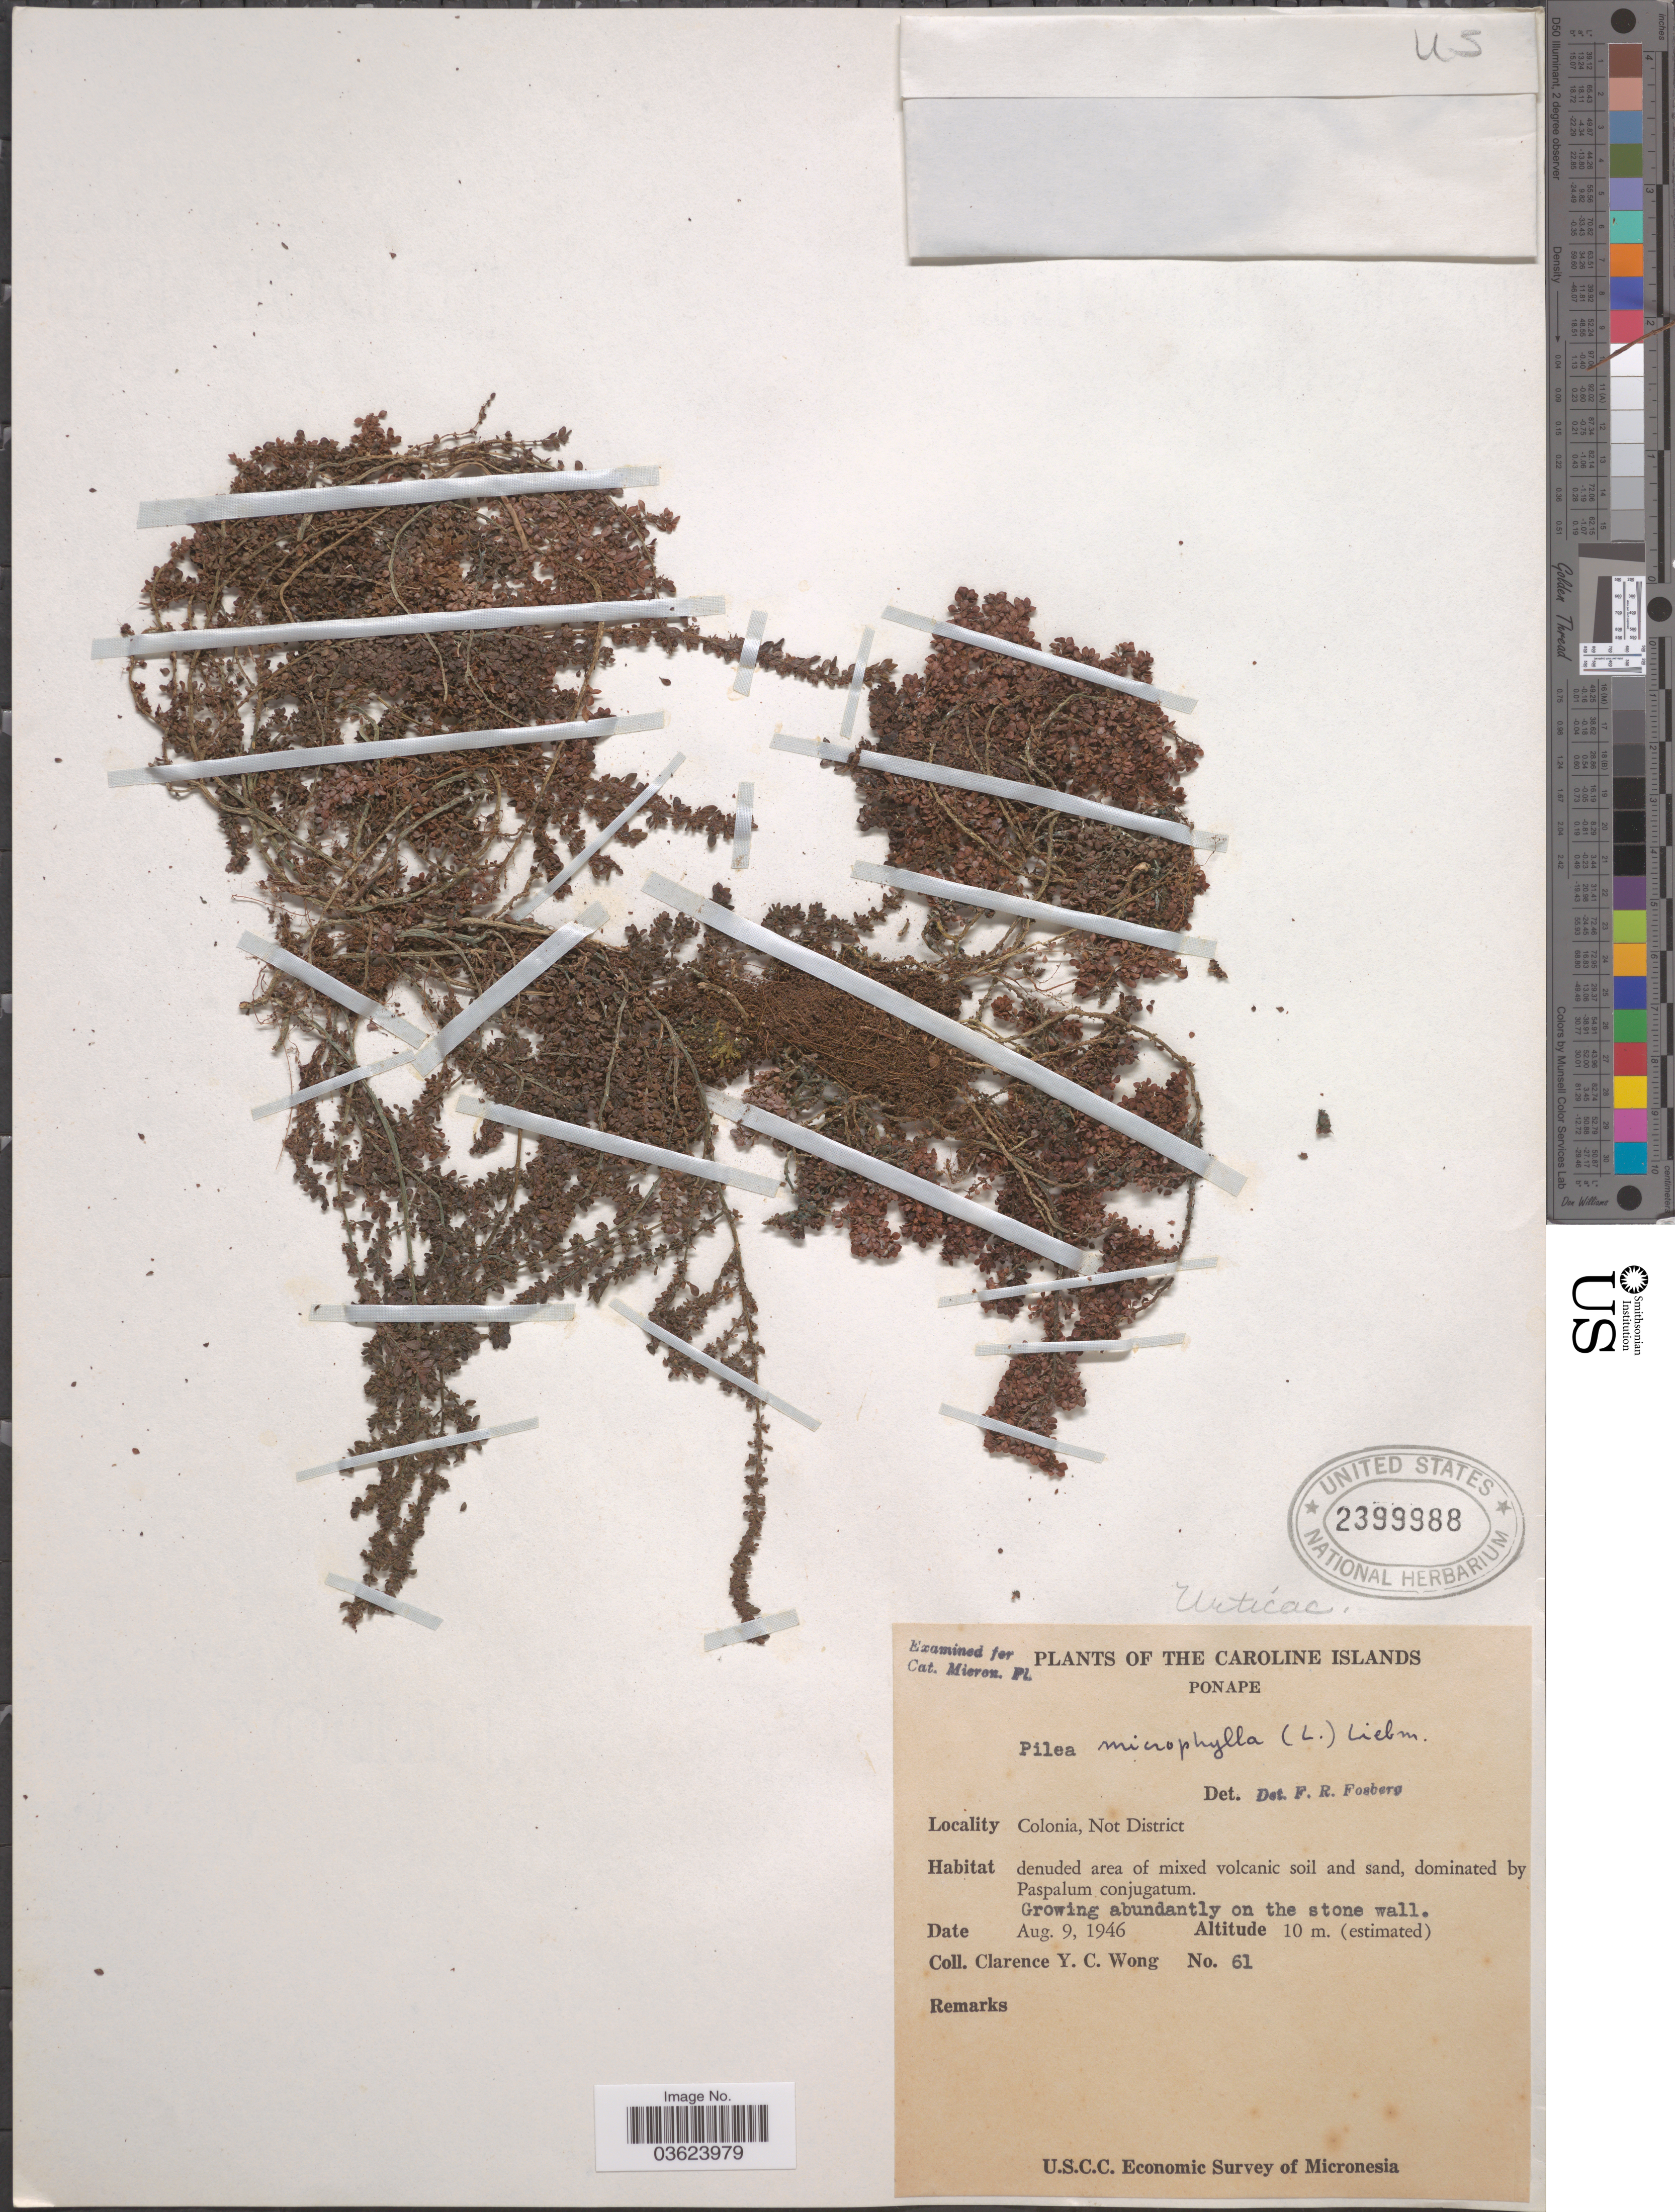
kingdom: Plantae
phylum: Tracheophyta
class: Magnoliopsida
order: Rosales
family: Urticaceae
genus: Pilea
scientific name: Pilea microphylla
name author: (L.) Liebm.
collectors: C. Y. C. Wong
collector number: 61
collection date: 1946-09-09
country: Micronesia, Federated States of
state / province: Pohnpei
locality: The Caroline Islands. Ponape. Colonia, Not District.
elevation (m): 10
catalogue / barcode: US 2399988